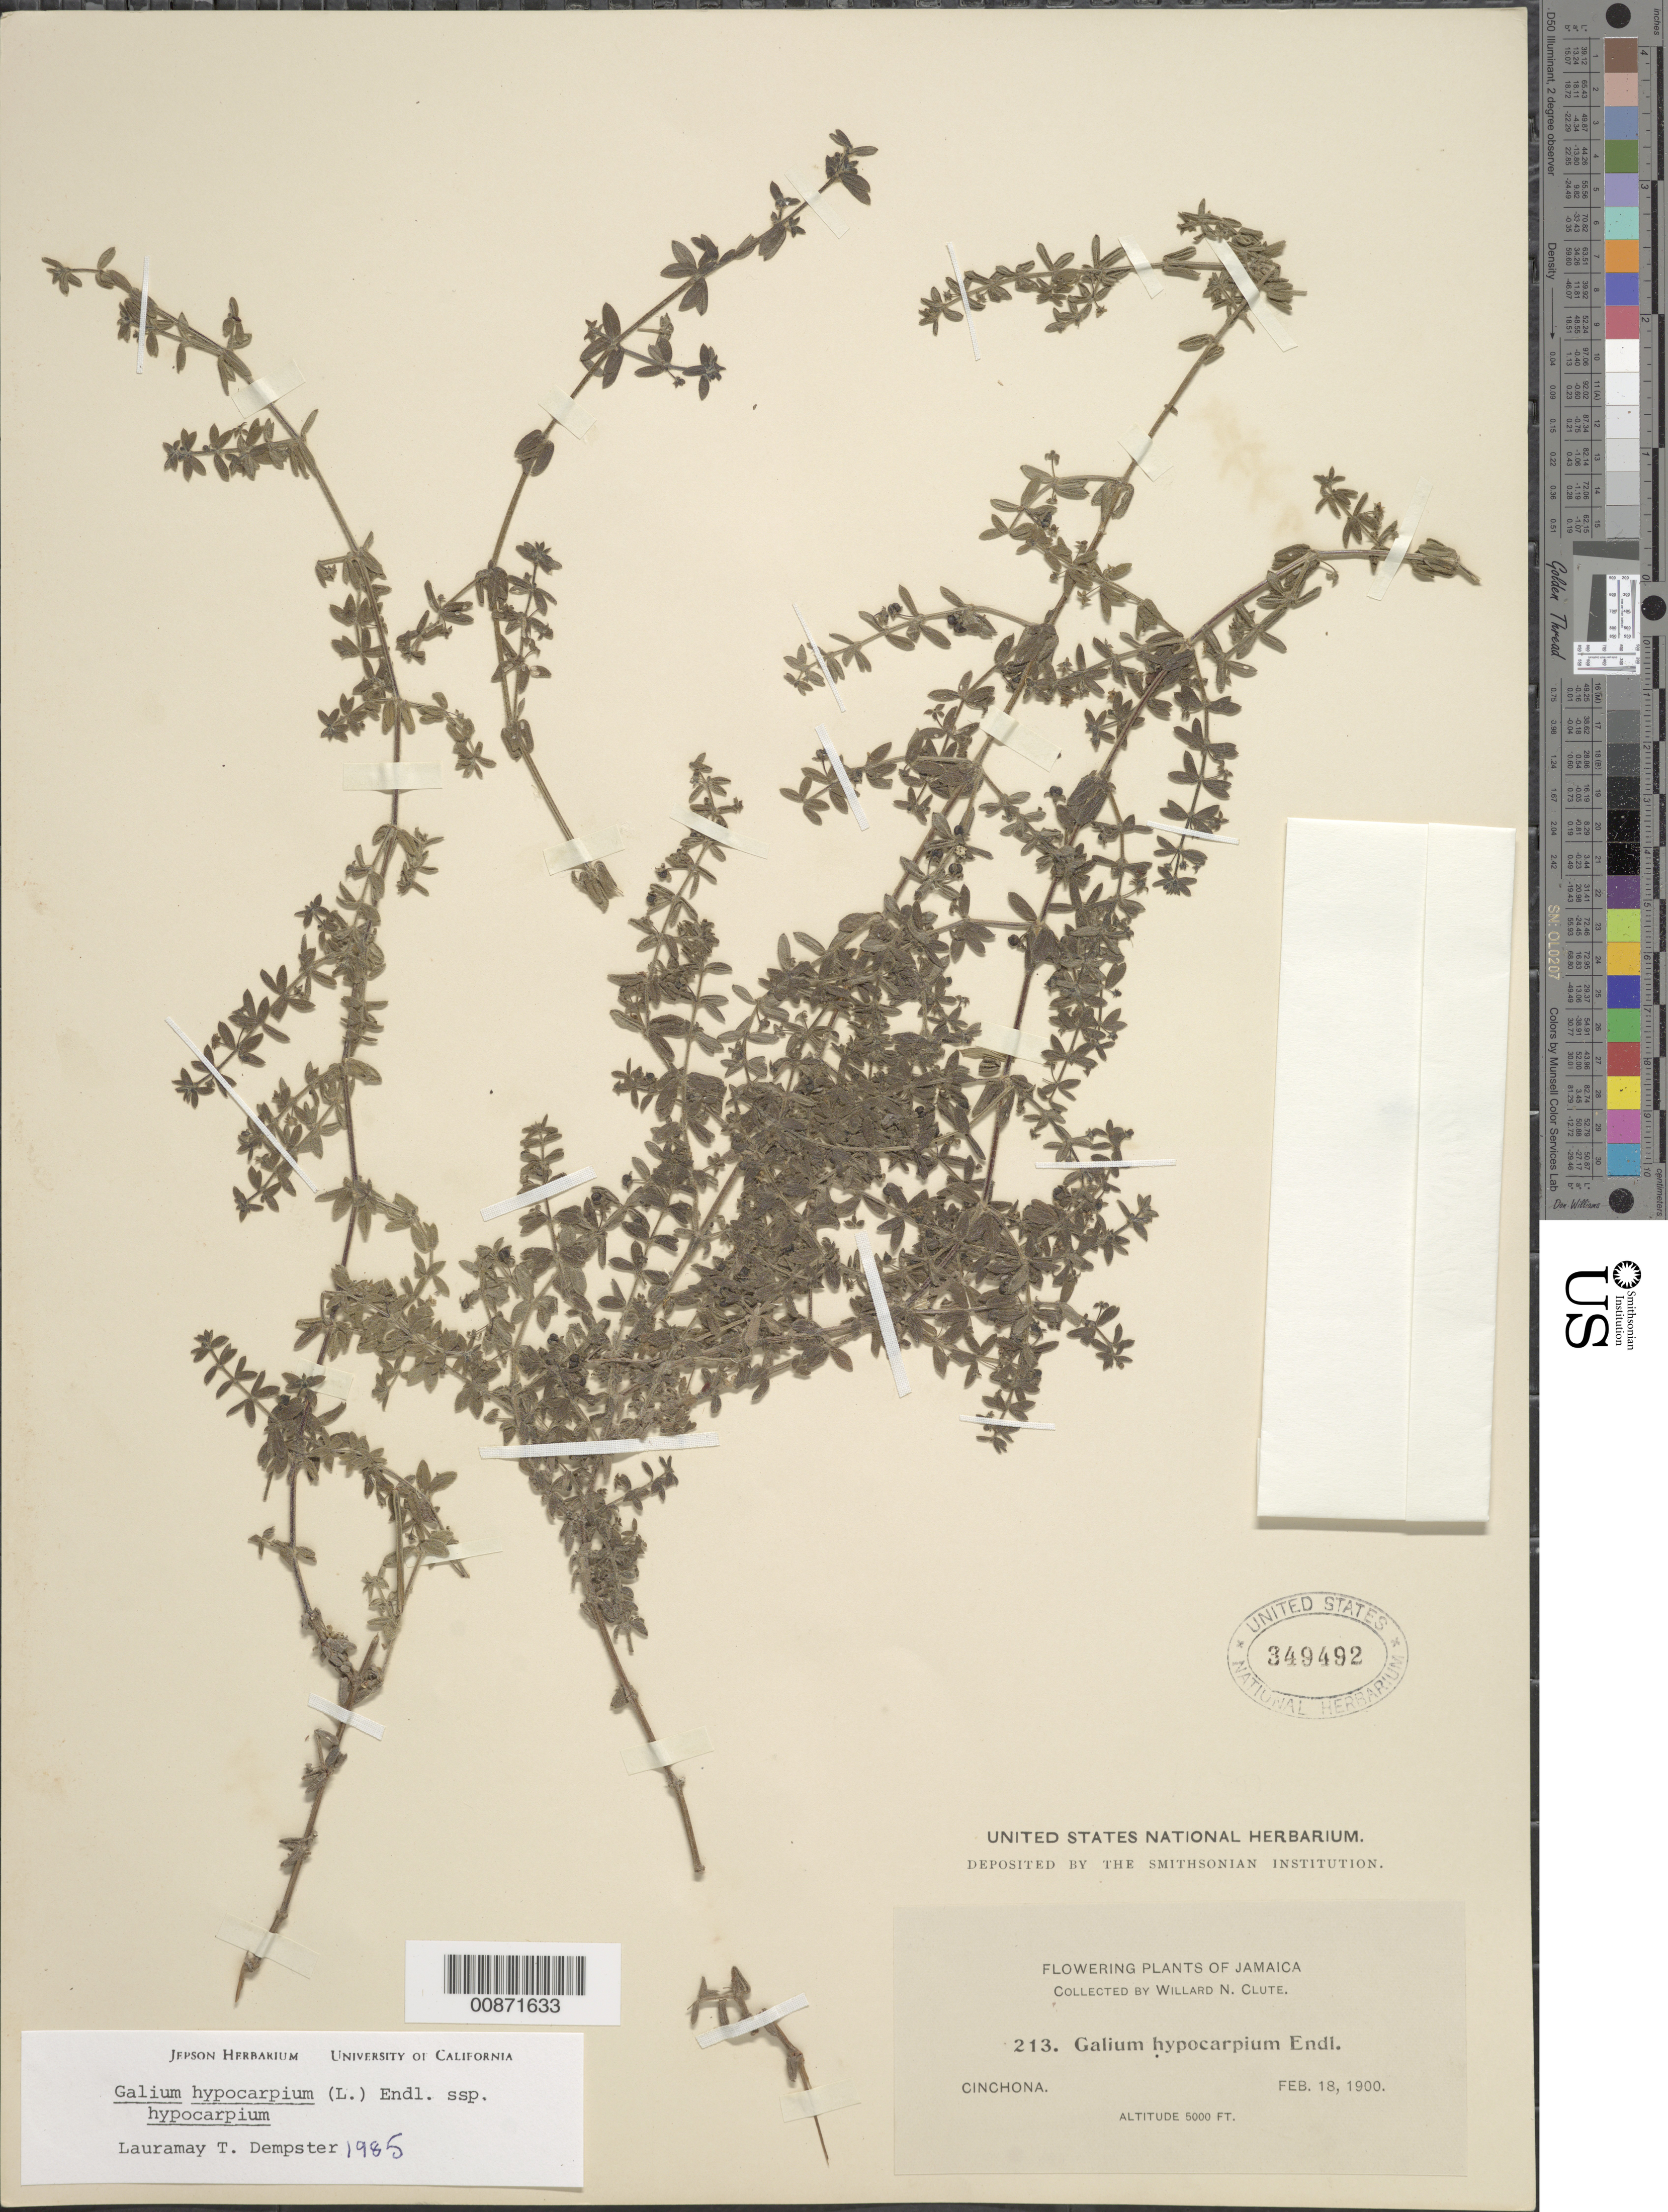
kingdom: Plantae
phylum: Tracheophyta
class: Magnoliopsida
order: Gentianales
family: Rubiaceae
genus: Galium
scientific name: Galium hypocarpium subsp. hypocarpium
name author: (L.) Endl. ex Griseb.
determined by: Dempster, L. T.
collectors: W. N. Clute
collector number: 213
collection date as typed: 18 Feb 1900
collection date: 1900-02-18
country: Jamaica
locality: Cinchona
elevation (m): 1524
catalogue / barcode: US 349492